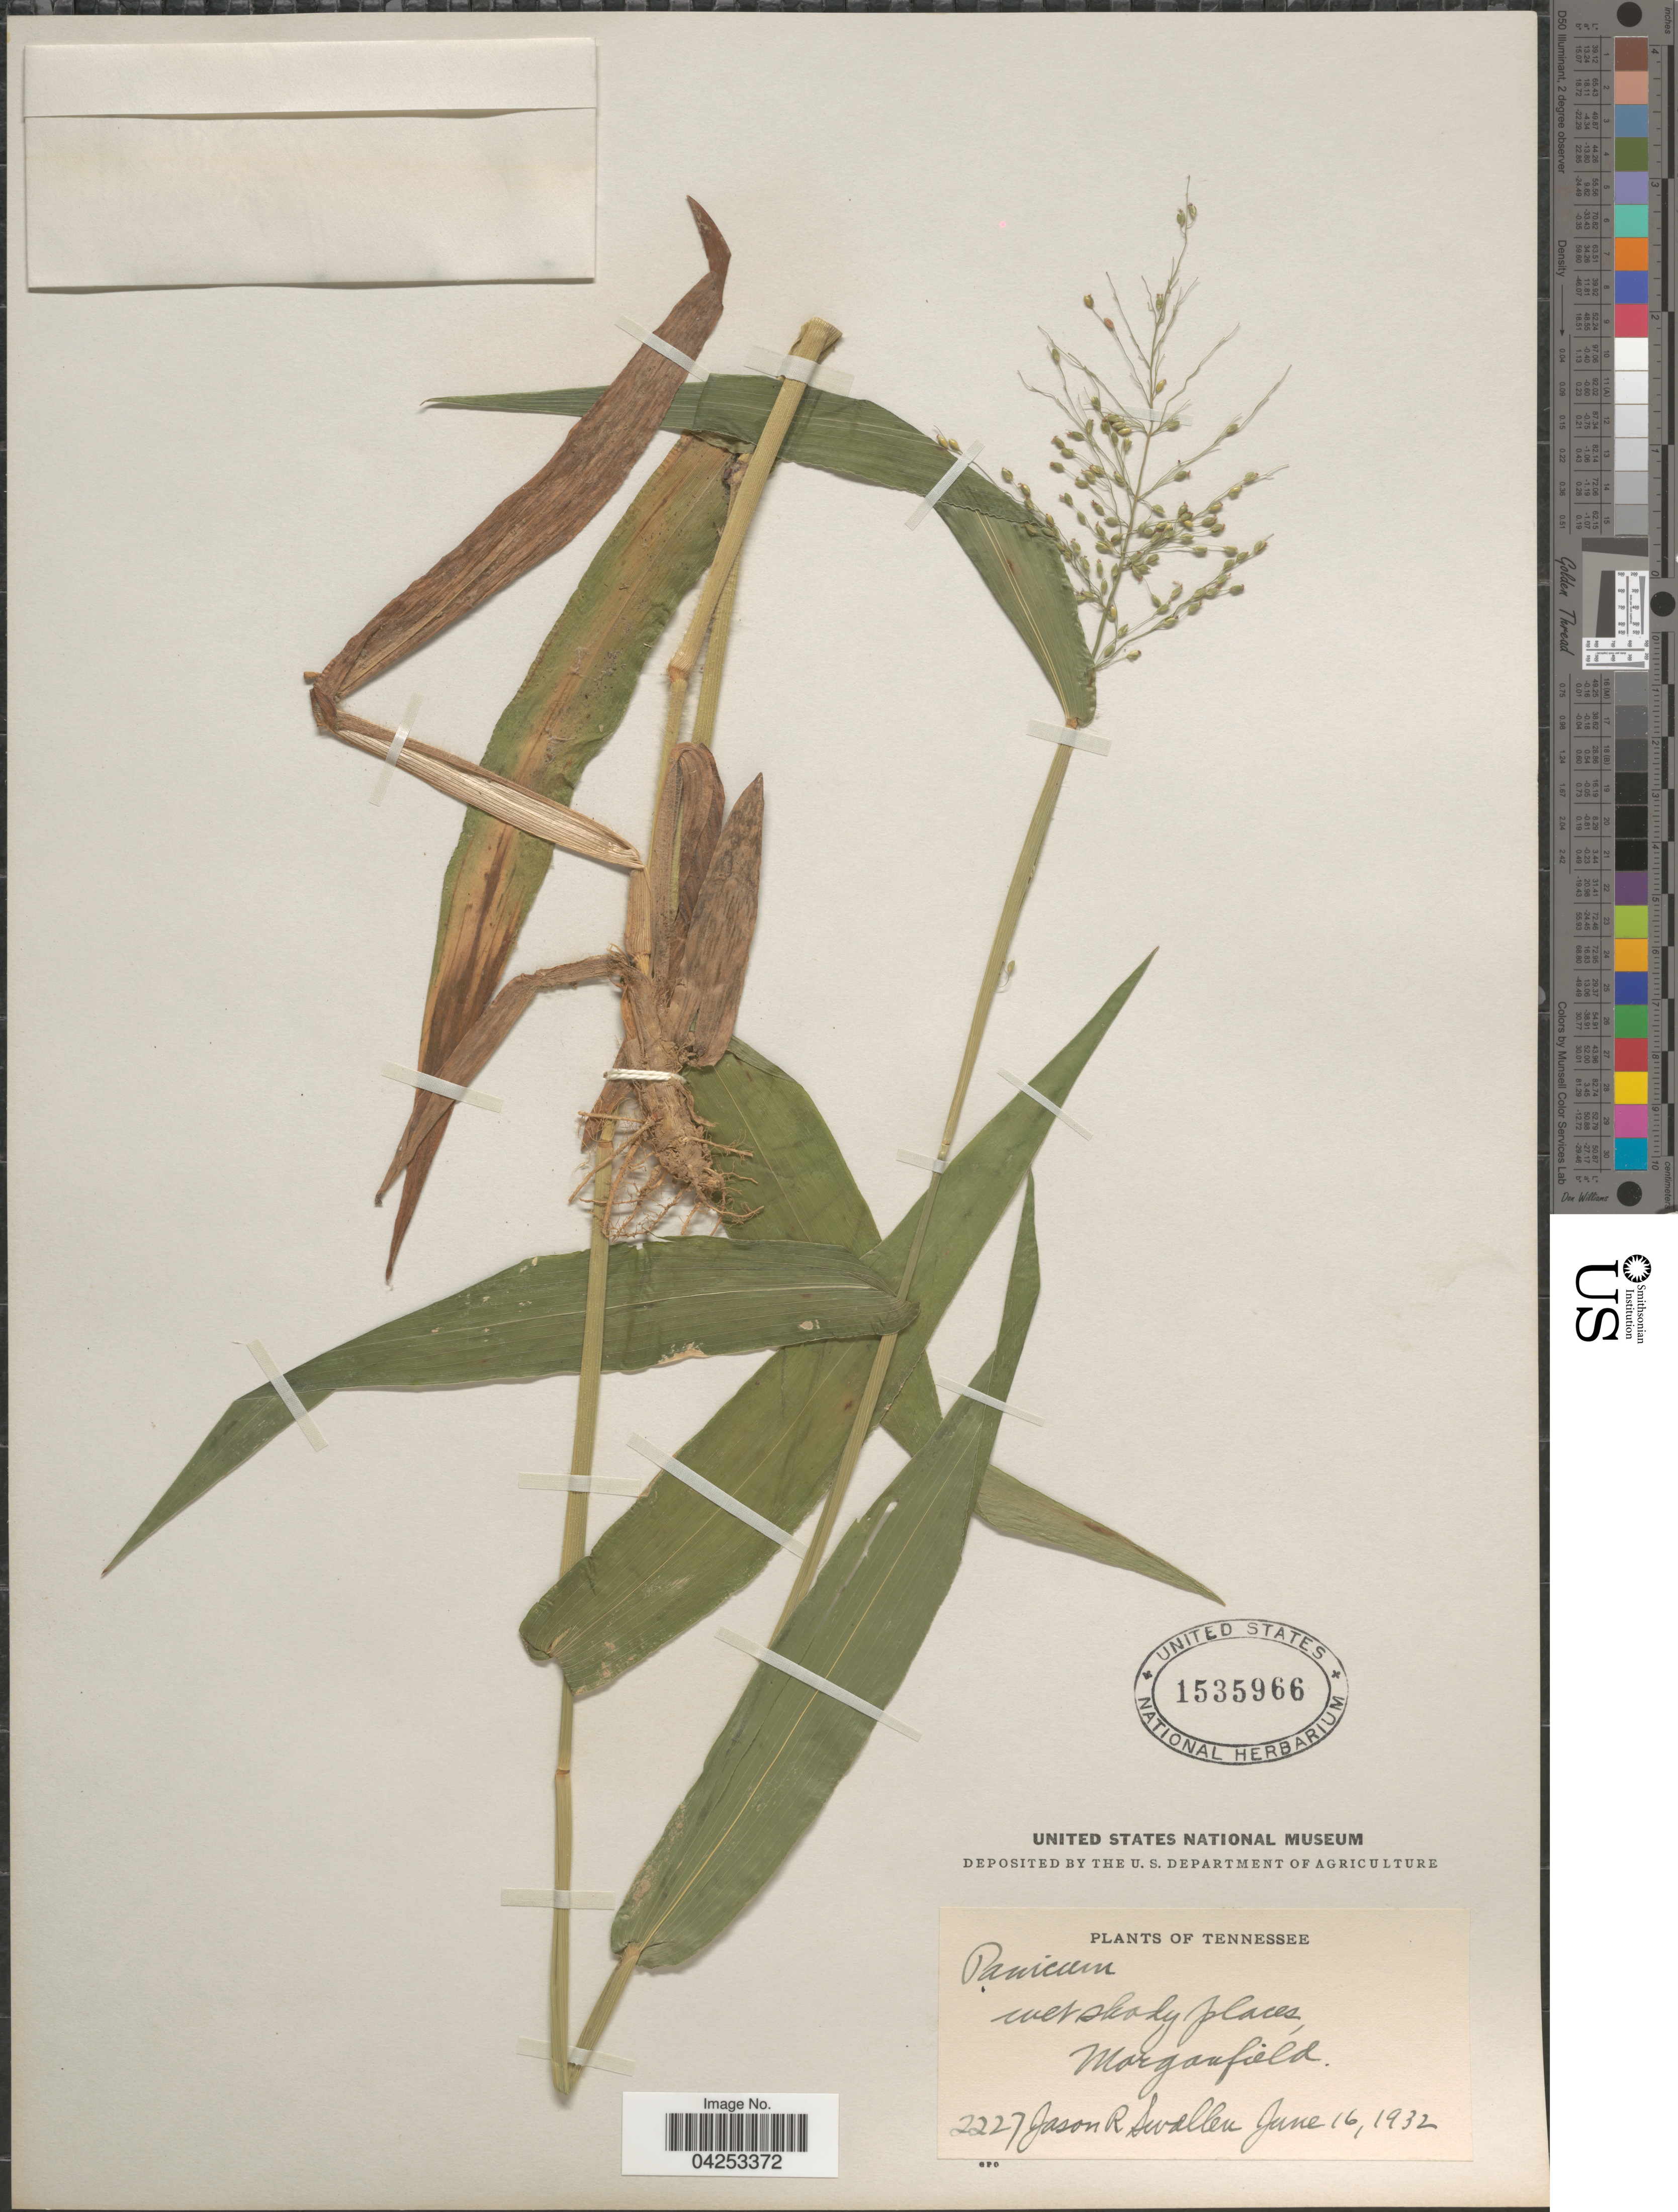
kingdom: Plantae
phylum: Tracheophyta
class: Liliopsida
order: Poales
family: Poaceae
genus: Dichanthelium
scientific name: Dichanthelium clandestinum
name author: (L.) Gould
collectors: J. R. Swallen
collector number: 2227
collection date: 1932-06-16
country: United States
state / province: Tennessee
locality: Wet shady places, Morganfield.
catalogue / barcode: US 1535966